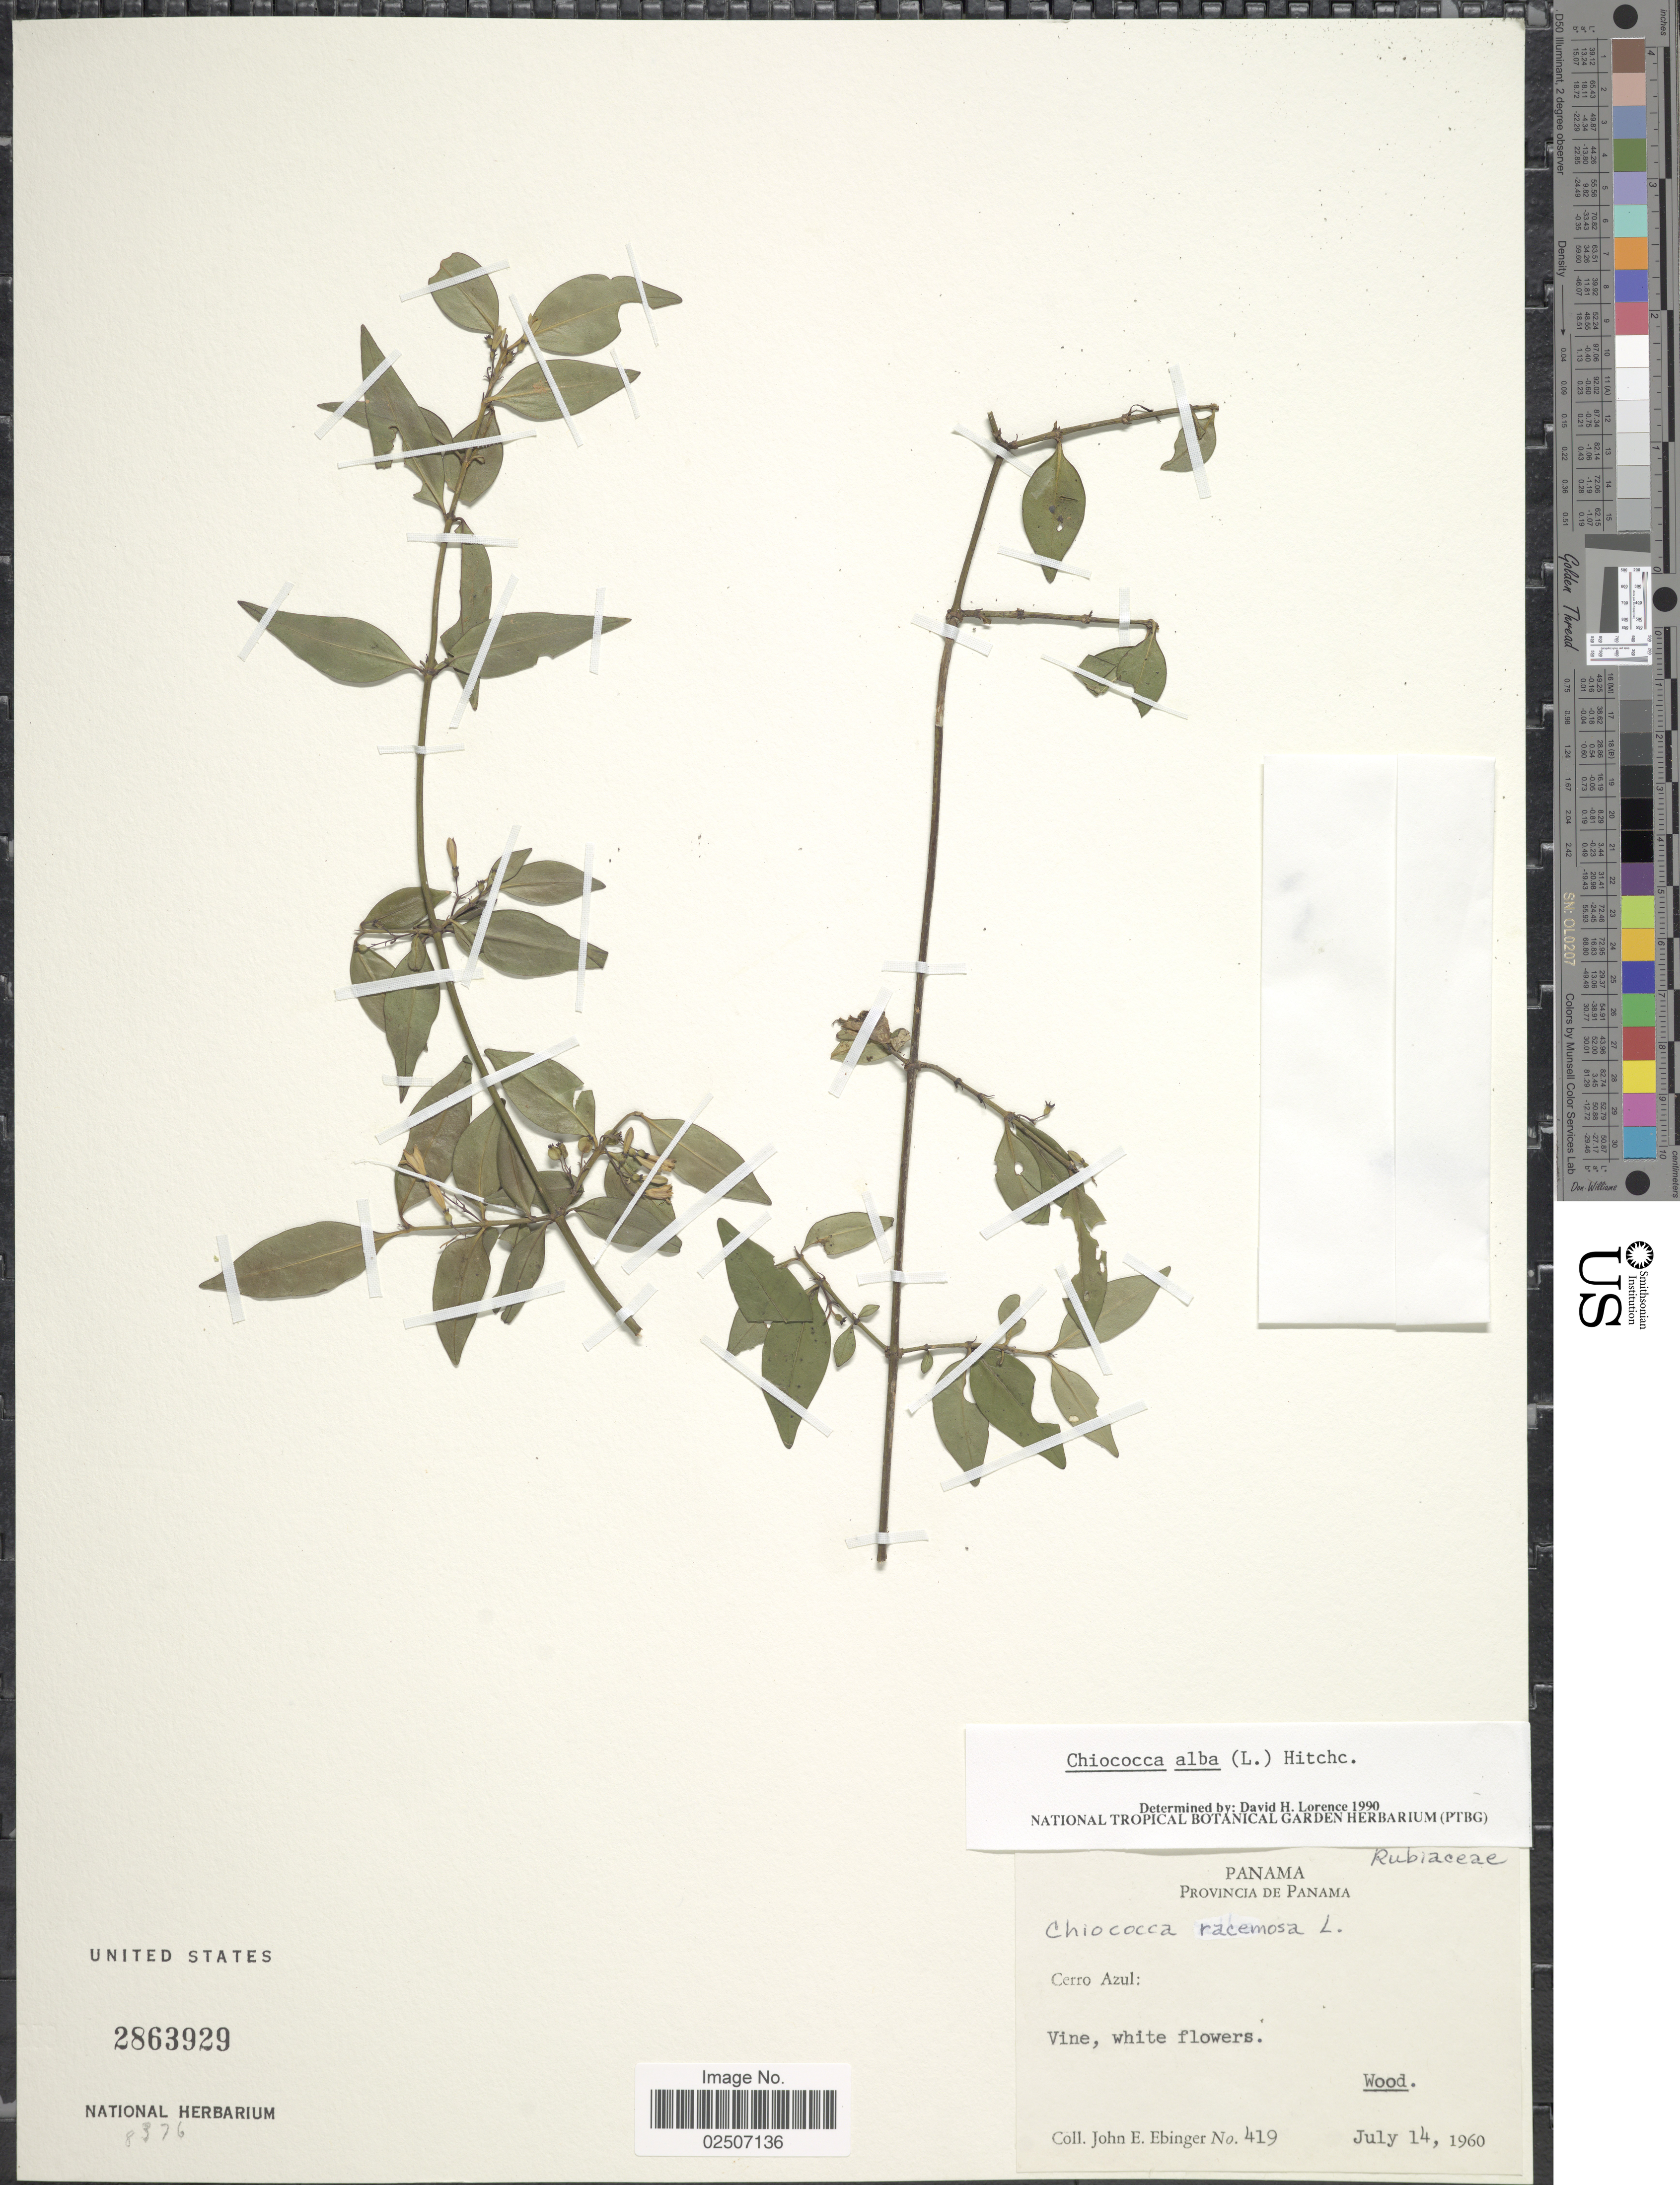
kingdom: Plantae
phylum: Tracheophyta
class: Magnoliopsida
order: Gentianales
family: Rubiaceae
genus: Chiococca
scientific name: Chiococca alba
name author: (L.) Hitchc.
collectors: J. Ebinger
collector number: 419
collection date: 1960-07-14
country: Panama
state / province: Panamá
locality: Provincia de Panama. Cerro Azul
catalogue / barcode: US 2863929